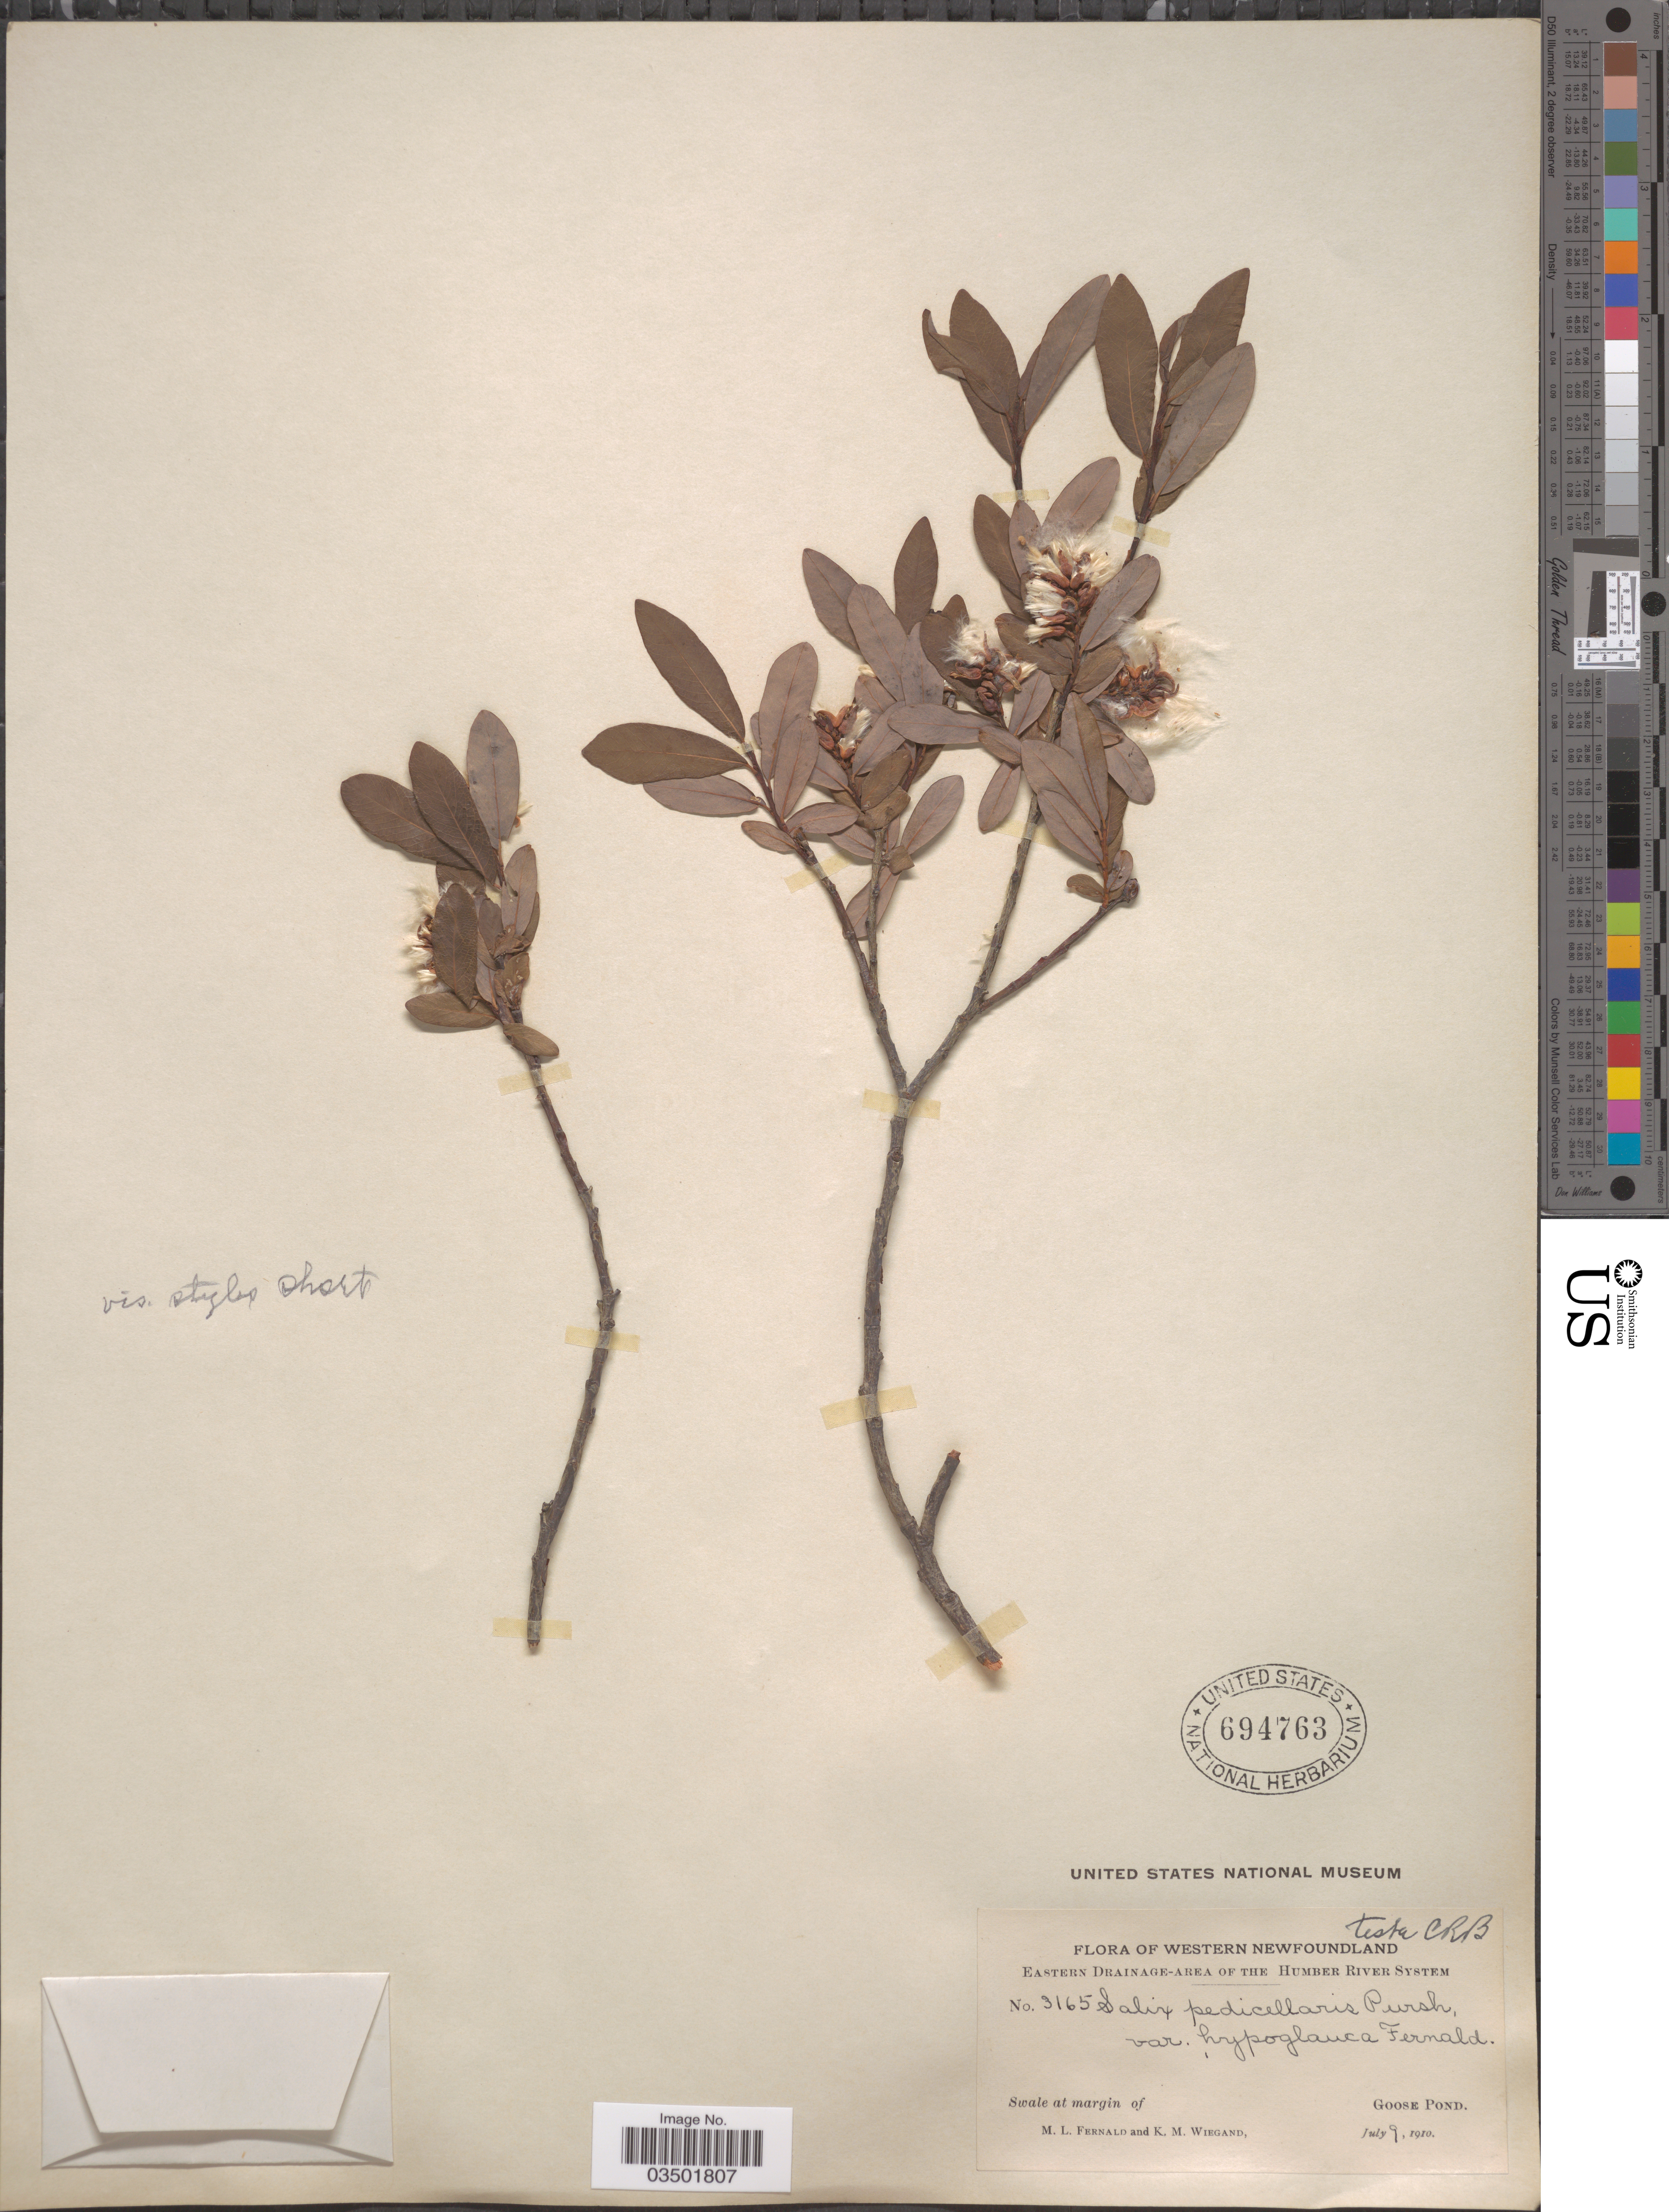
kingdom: Plantae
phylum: Tracheophyta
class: Magnoliopsida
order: Malpighiales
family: Salicaceae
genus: Salix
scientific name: Salix pedicellaris var. hypoglauca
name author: Fernald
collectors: M. L. Fernald & K. M. Wiegand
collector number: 3165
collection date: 1910-07-09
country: Canada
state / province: Newfoundland and Labrador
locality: Western Newfoundland. Eastern Drainage-Area of The Humber River System. Swale at margin of Goose Pond.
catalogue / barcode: US 694763